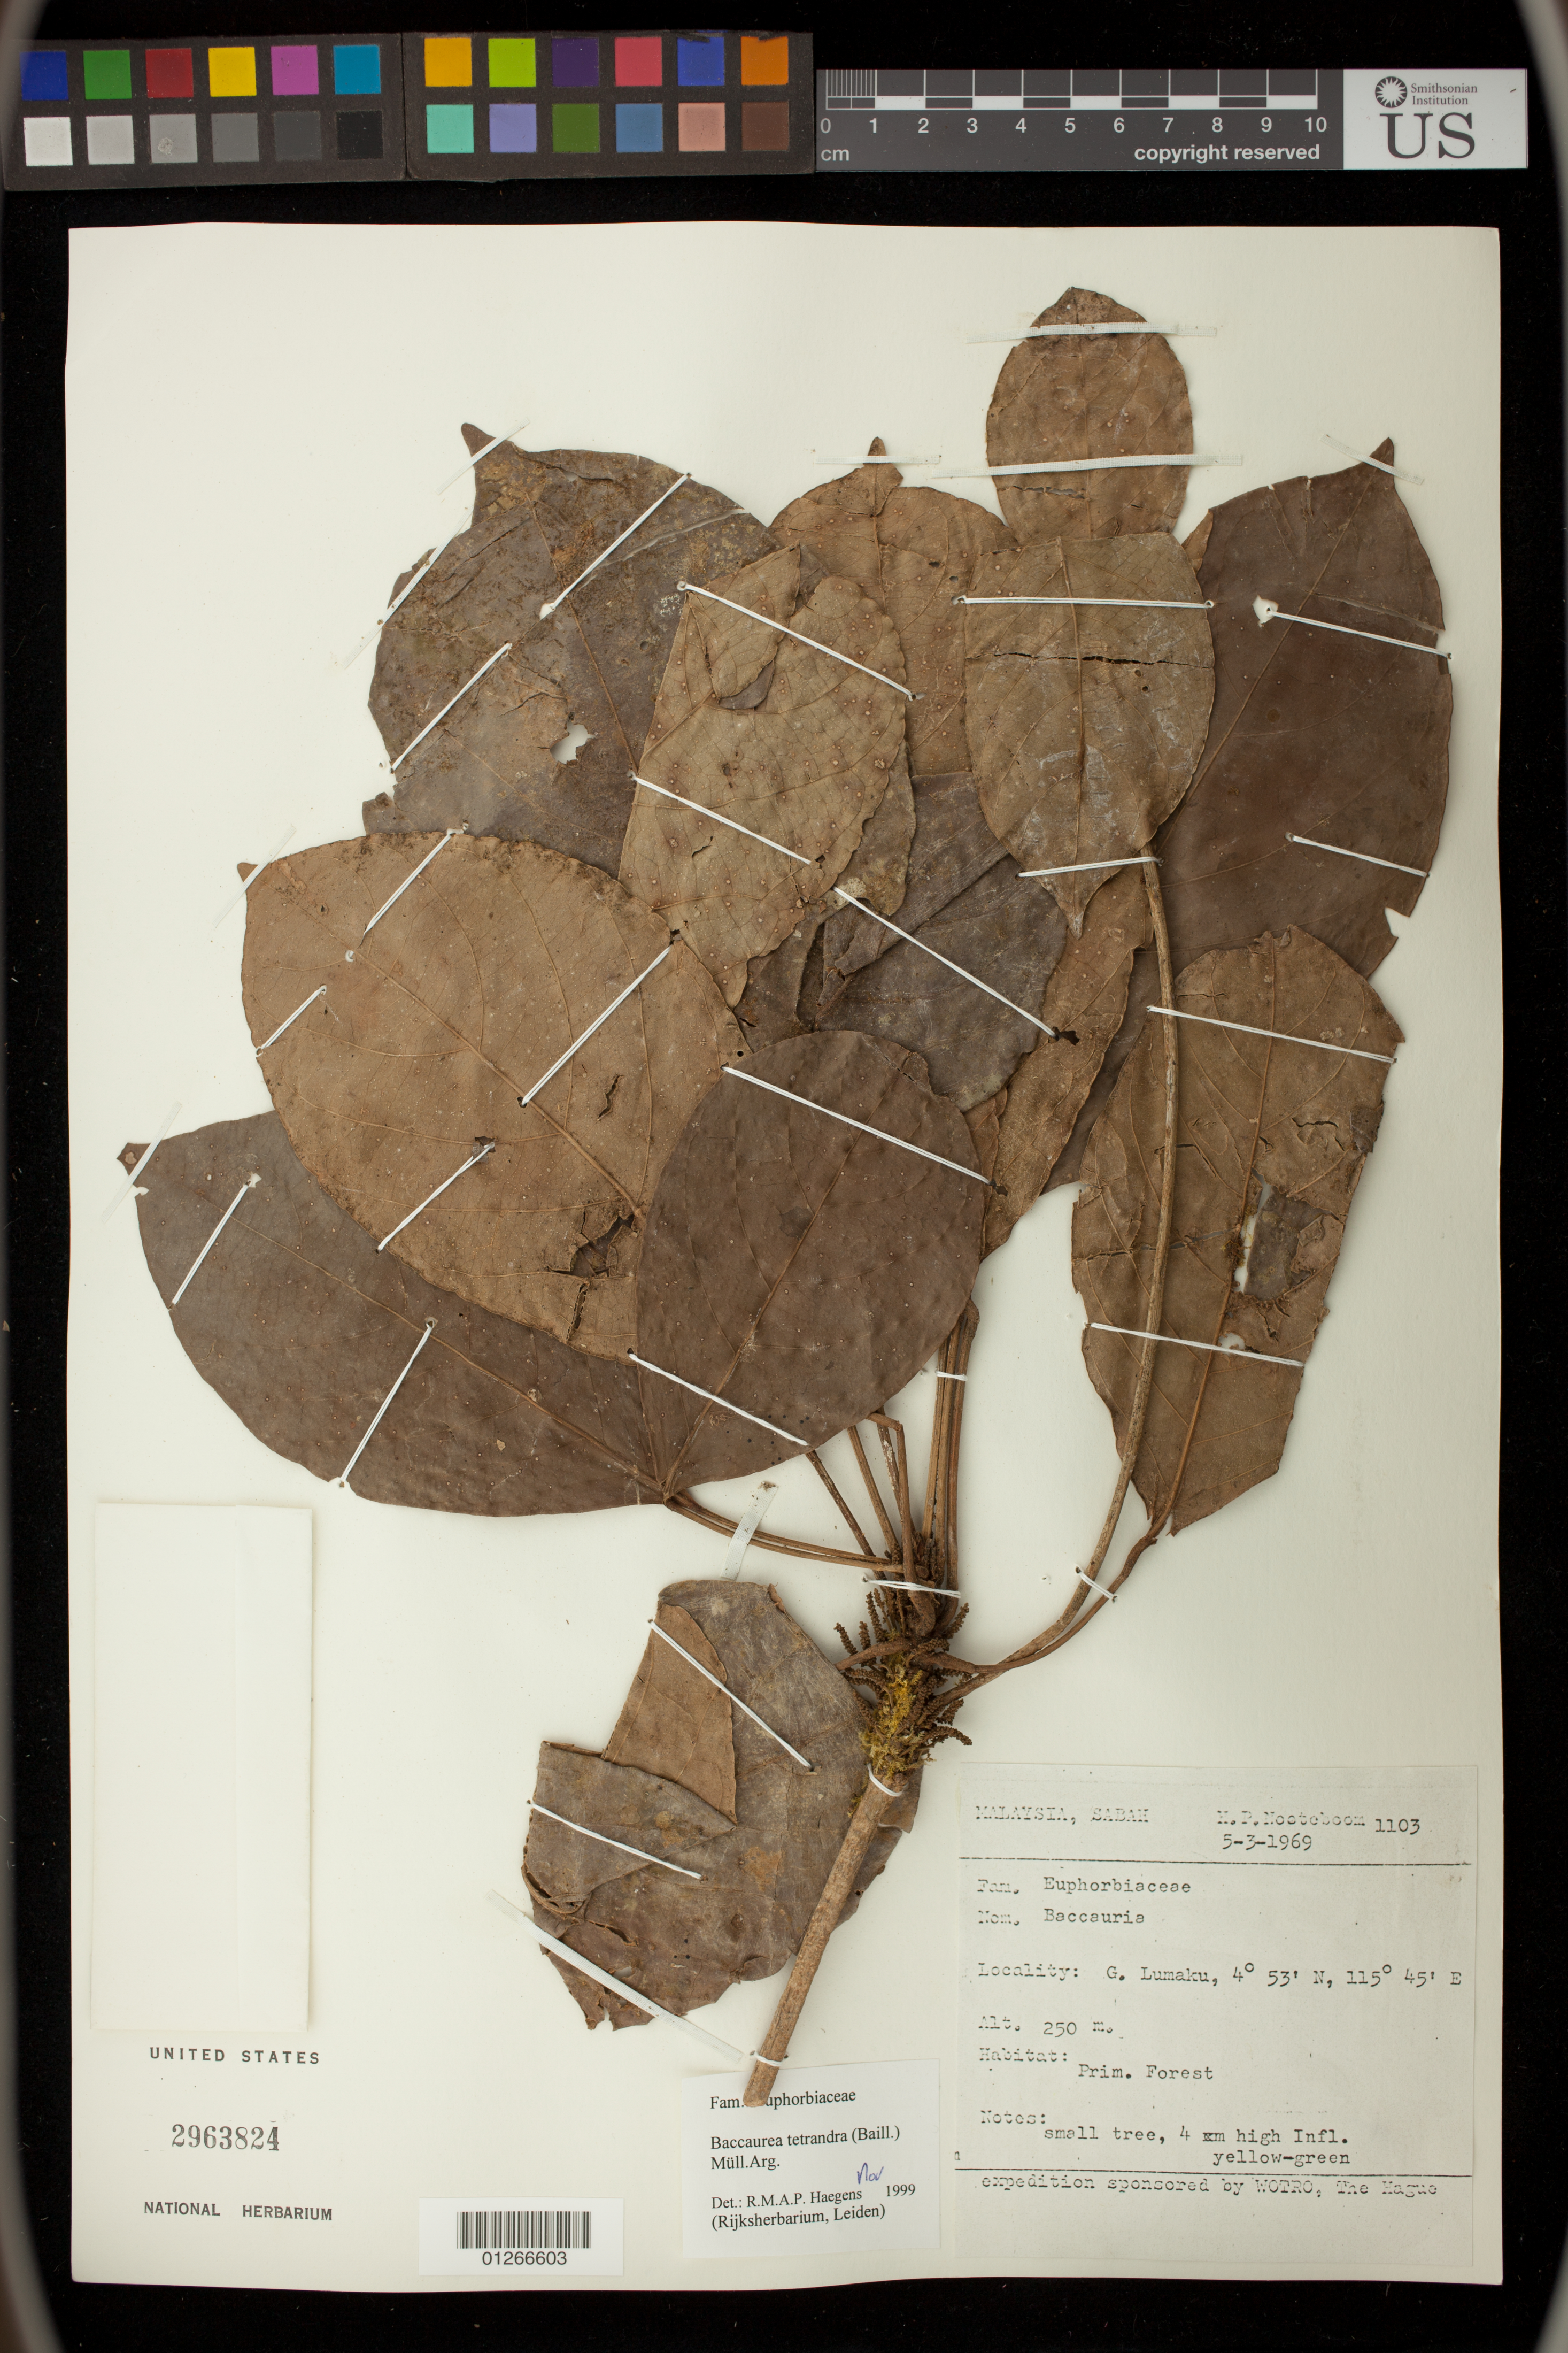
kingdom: Plantae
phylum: Tracheophyta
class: Magnoliopsida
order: Malpighiales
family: Phyllanthaceae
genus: Baccaurea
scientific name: Baccaurea tetrandra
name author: (Baill.) Müll. Arg.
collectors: H. P. Nooteboom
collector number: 1103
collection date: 1969-03-05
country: Malaysia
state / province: Sabah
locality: G. Lumaku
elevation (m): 250